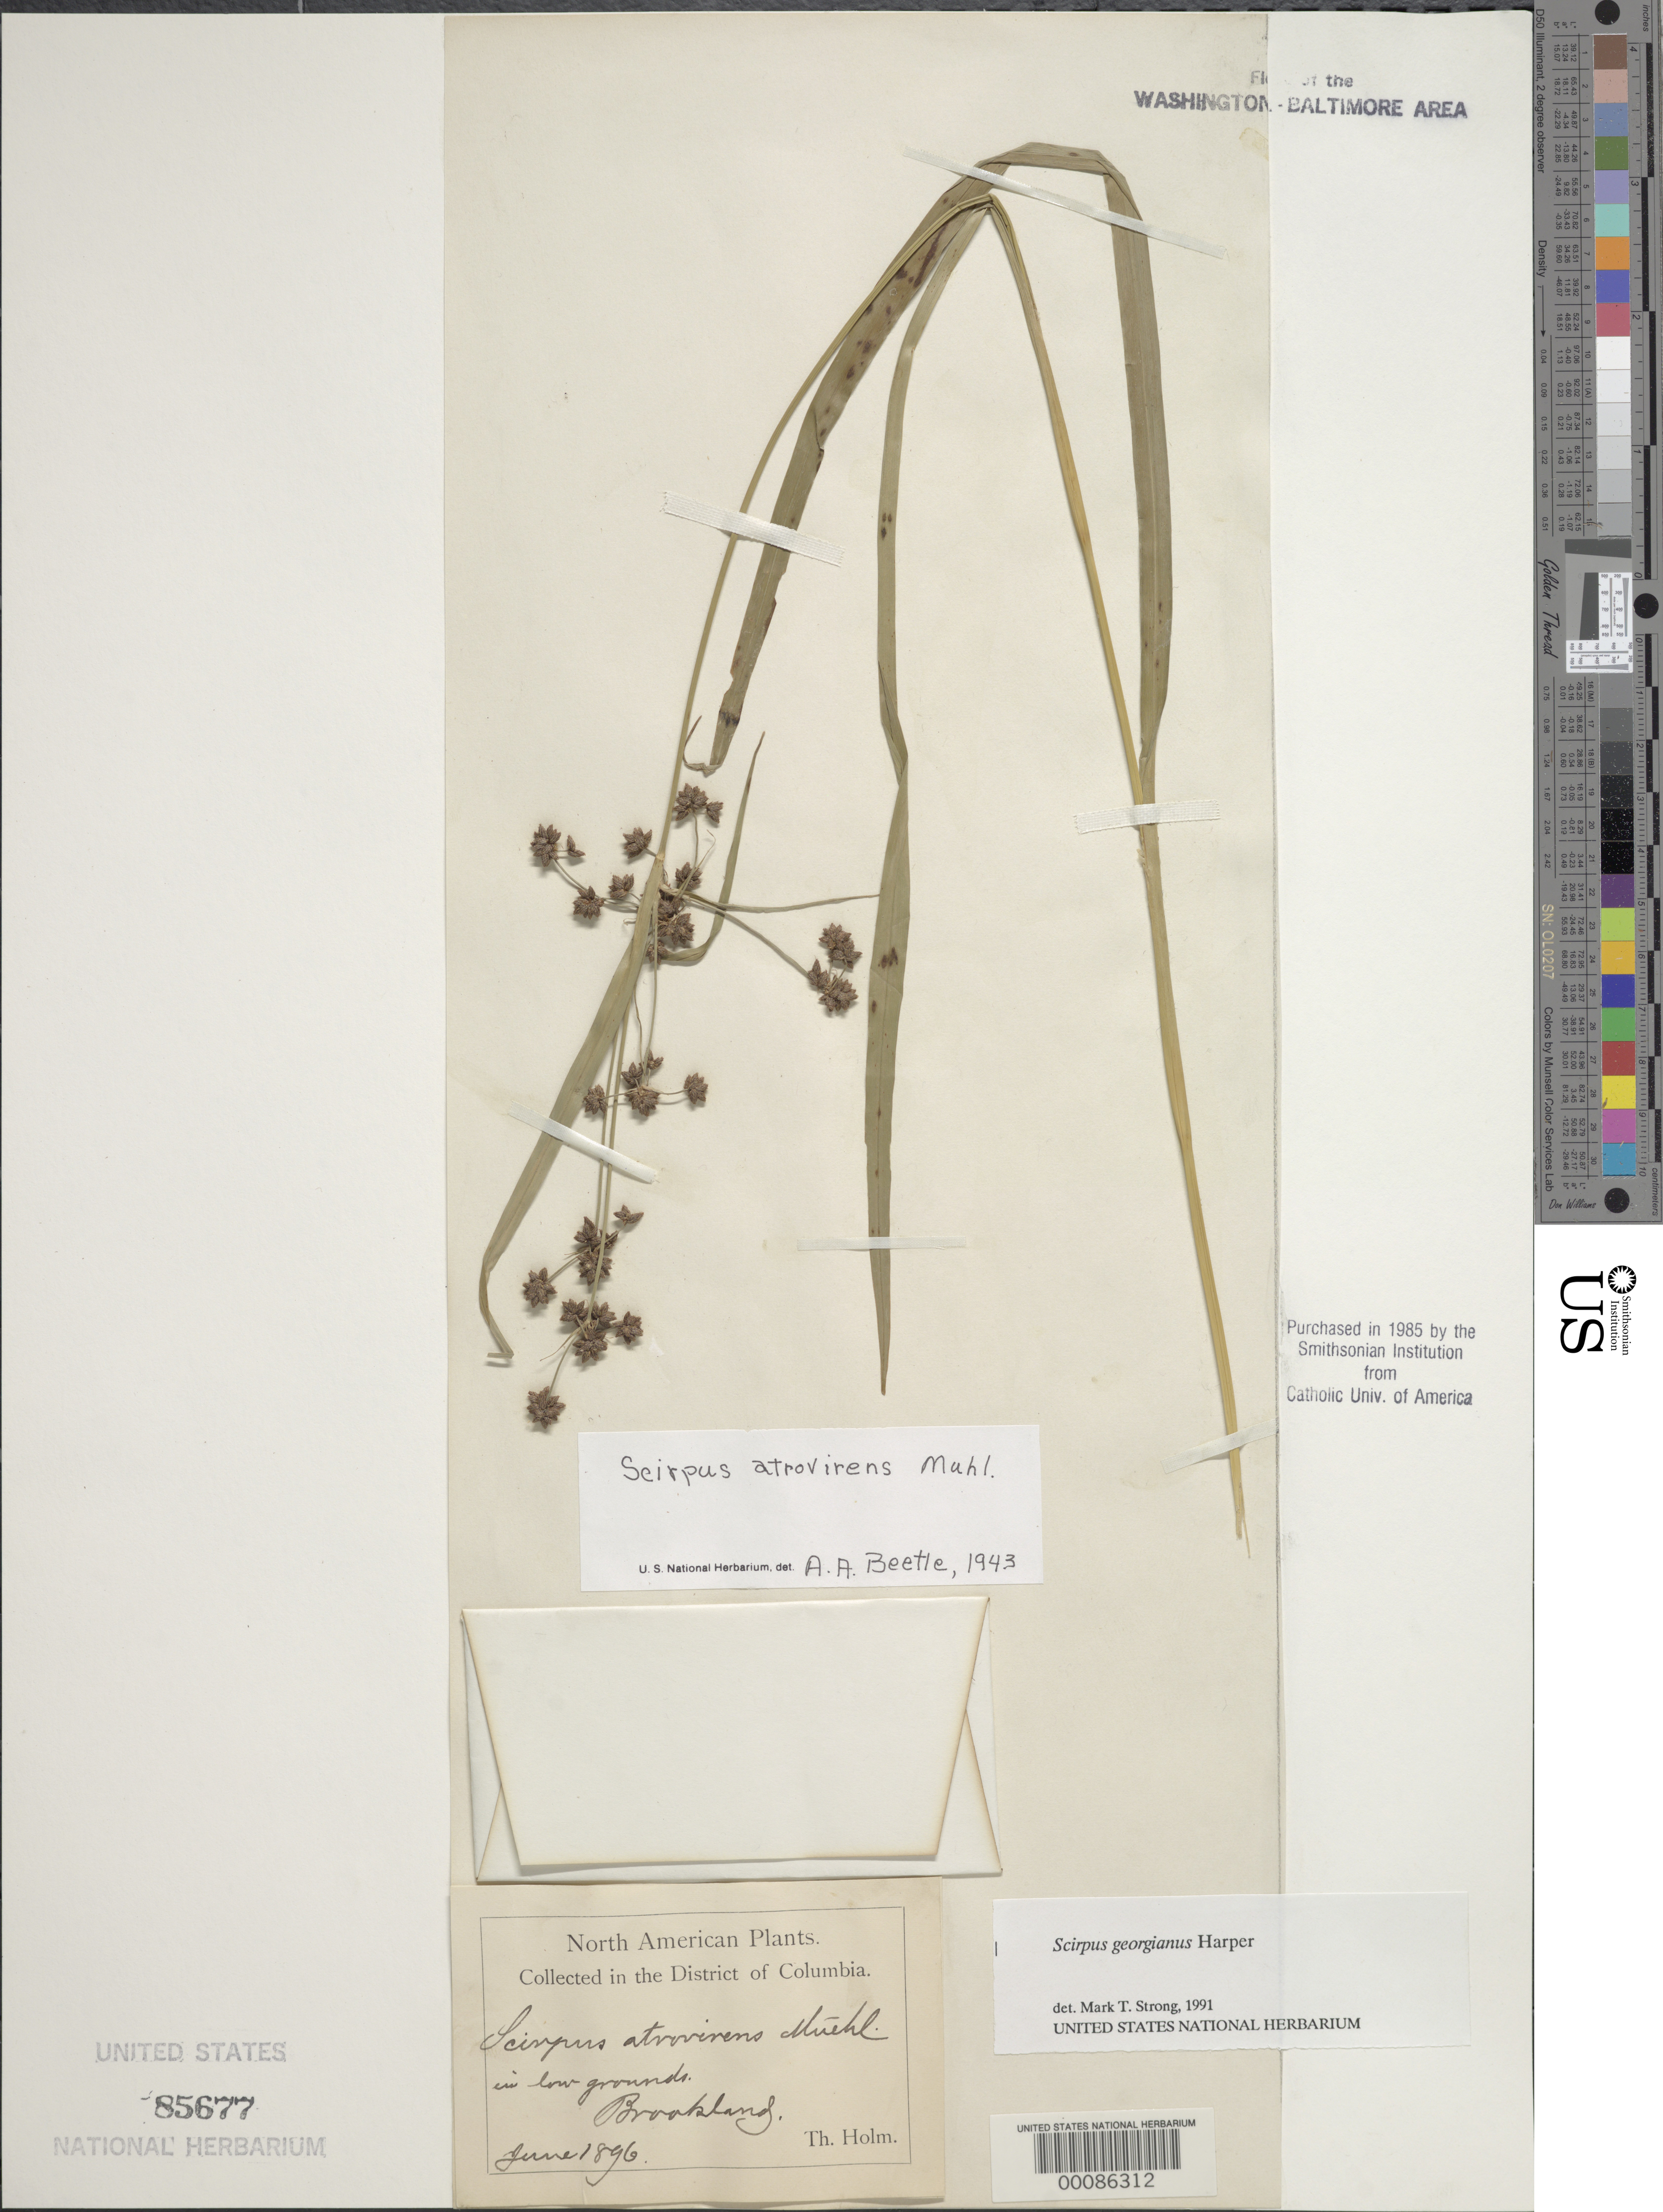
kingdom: Plantae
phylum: Tracheophyta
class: Liliopsida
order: Poales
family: Cyperaceae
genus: Scirpus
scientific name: Scirpus atrovirens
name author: Willd.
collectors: T. Holm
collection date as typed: Jun 1896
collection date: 1896-06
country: United States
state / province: District of Columbia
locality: Brookland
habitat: Low grounds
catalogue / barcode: US 85677